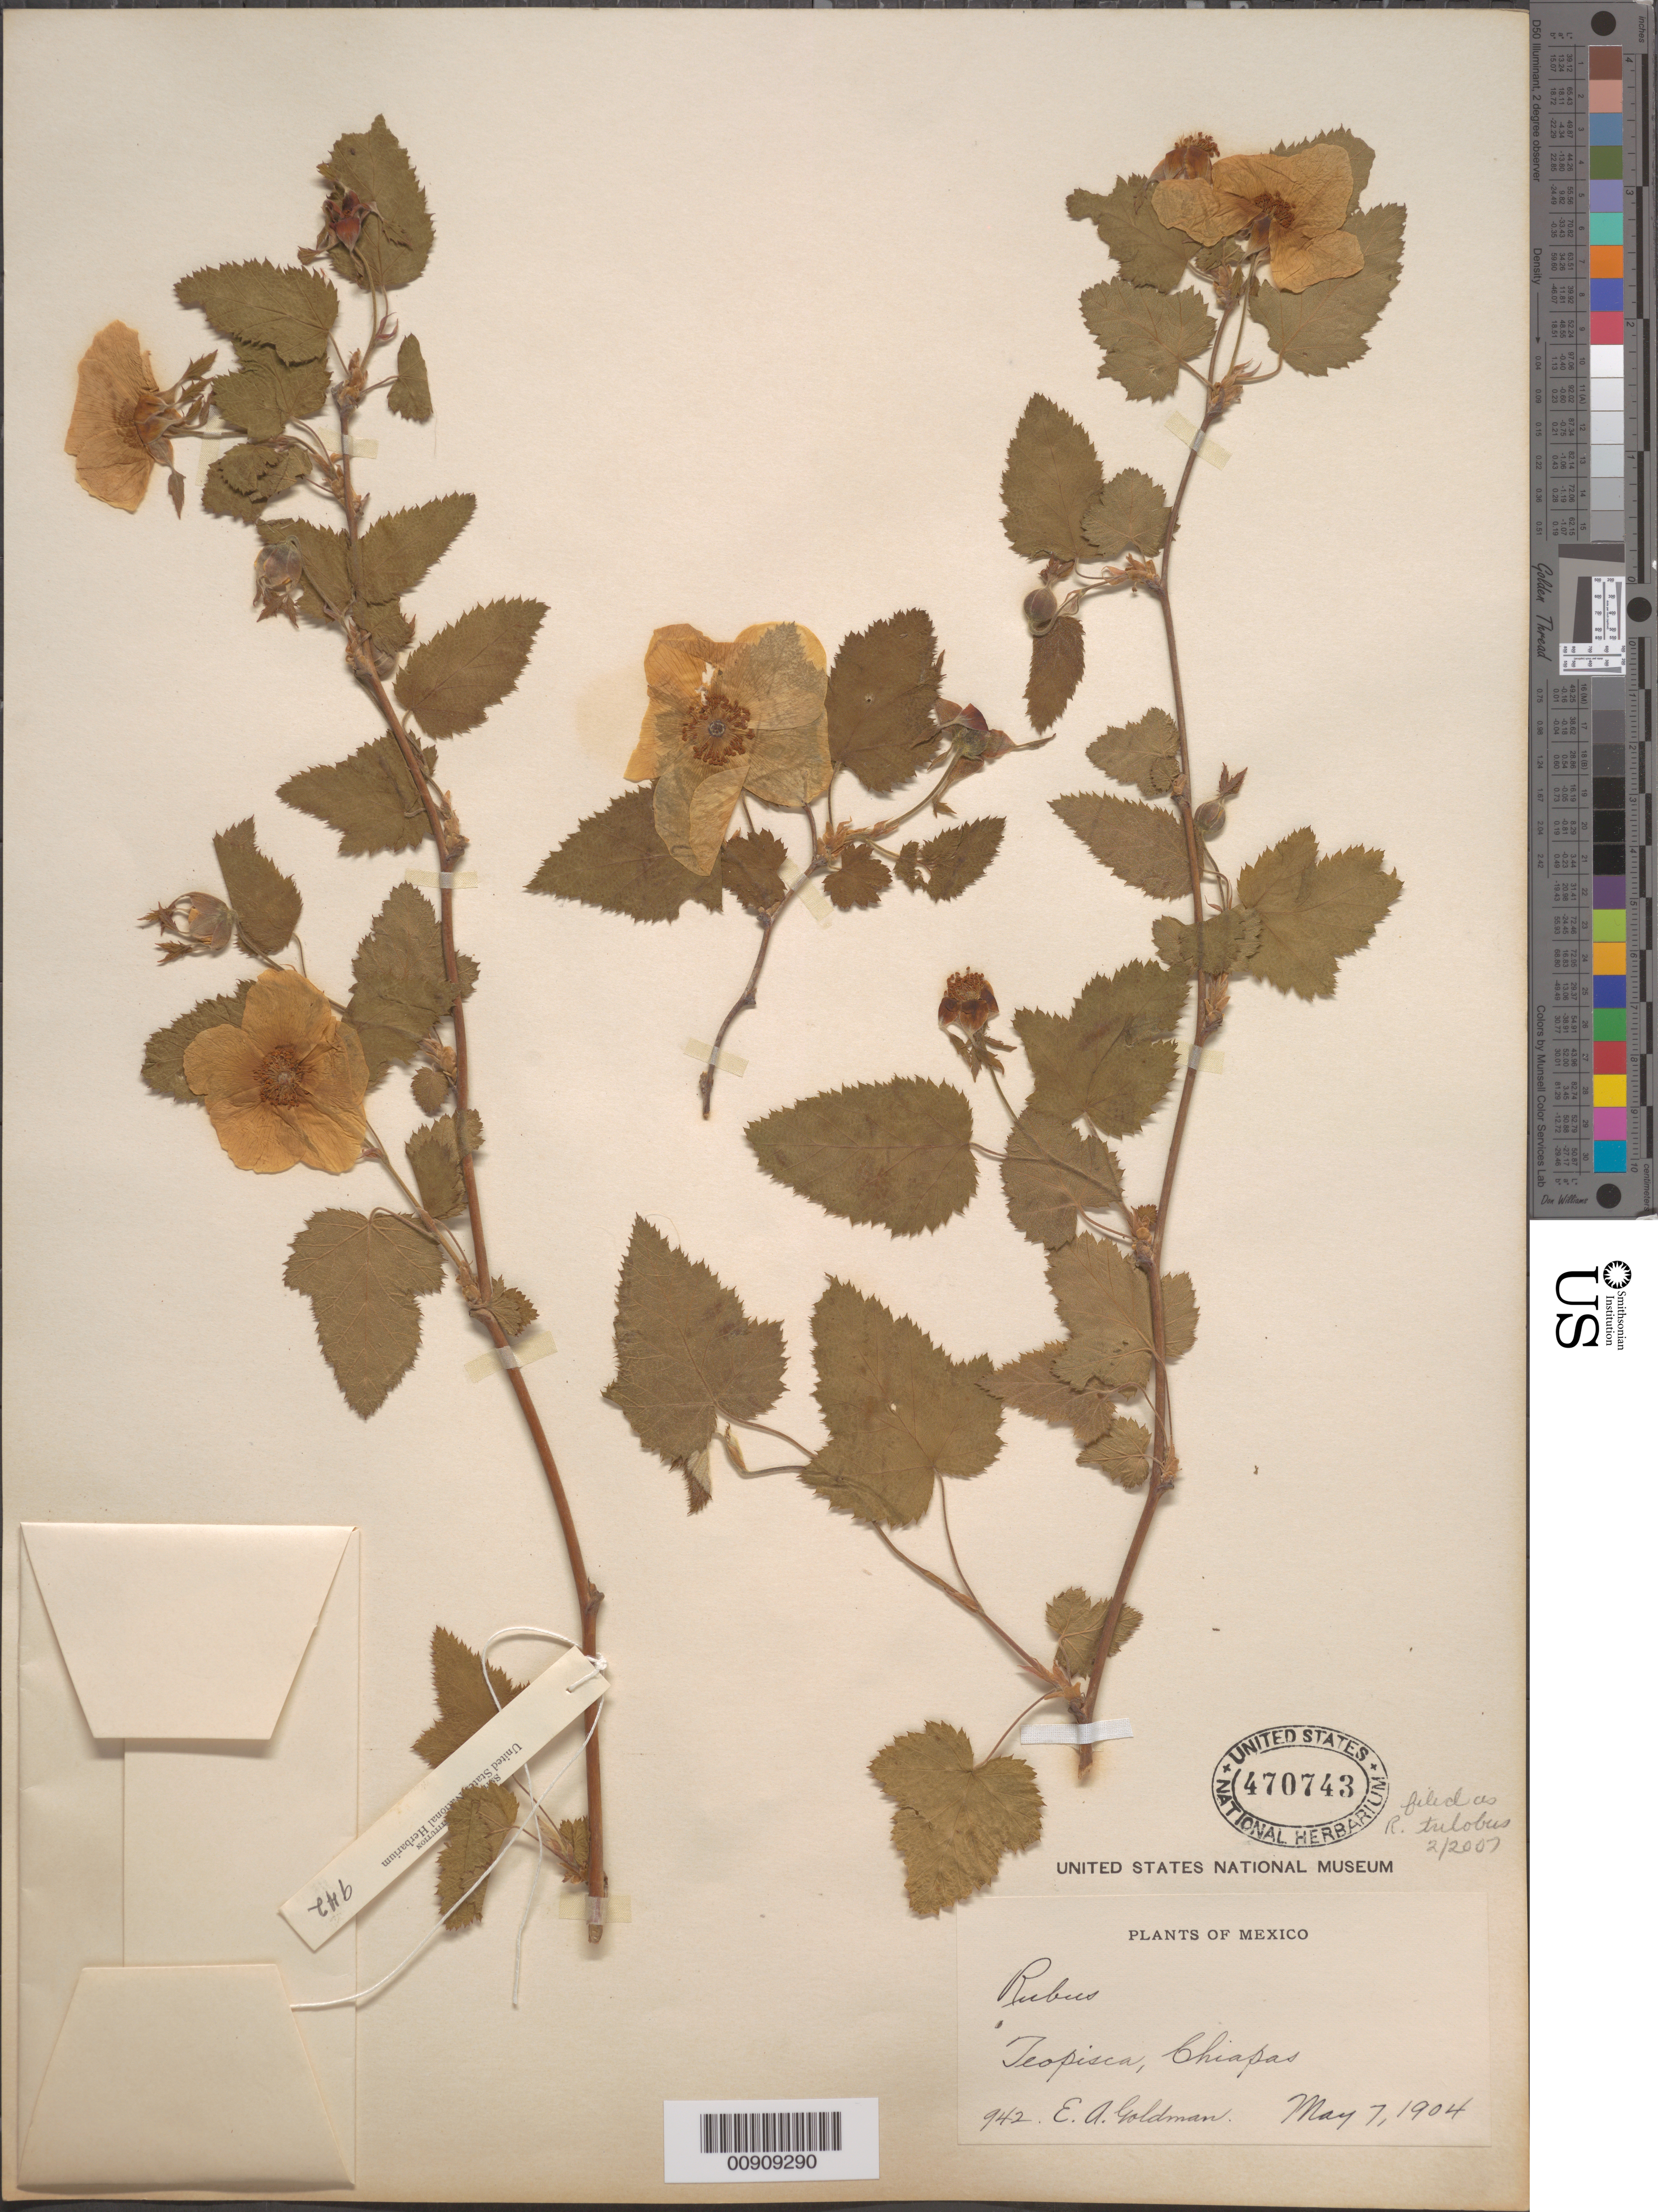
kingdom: Plantae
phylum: Tracheophyta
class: Magnoliopsida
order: Rosales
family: Rosaceae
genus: Rubus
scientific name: Rubus trilobus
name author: Moc. & Sessé ex Ser.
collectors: E. A. Goldman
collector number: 942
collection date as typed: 07 May 1904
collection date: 1904-05-07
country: Mexico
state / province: Chiapas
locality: Teopisca, Chiapas.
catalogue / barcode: US 470743